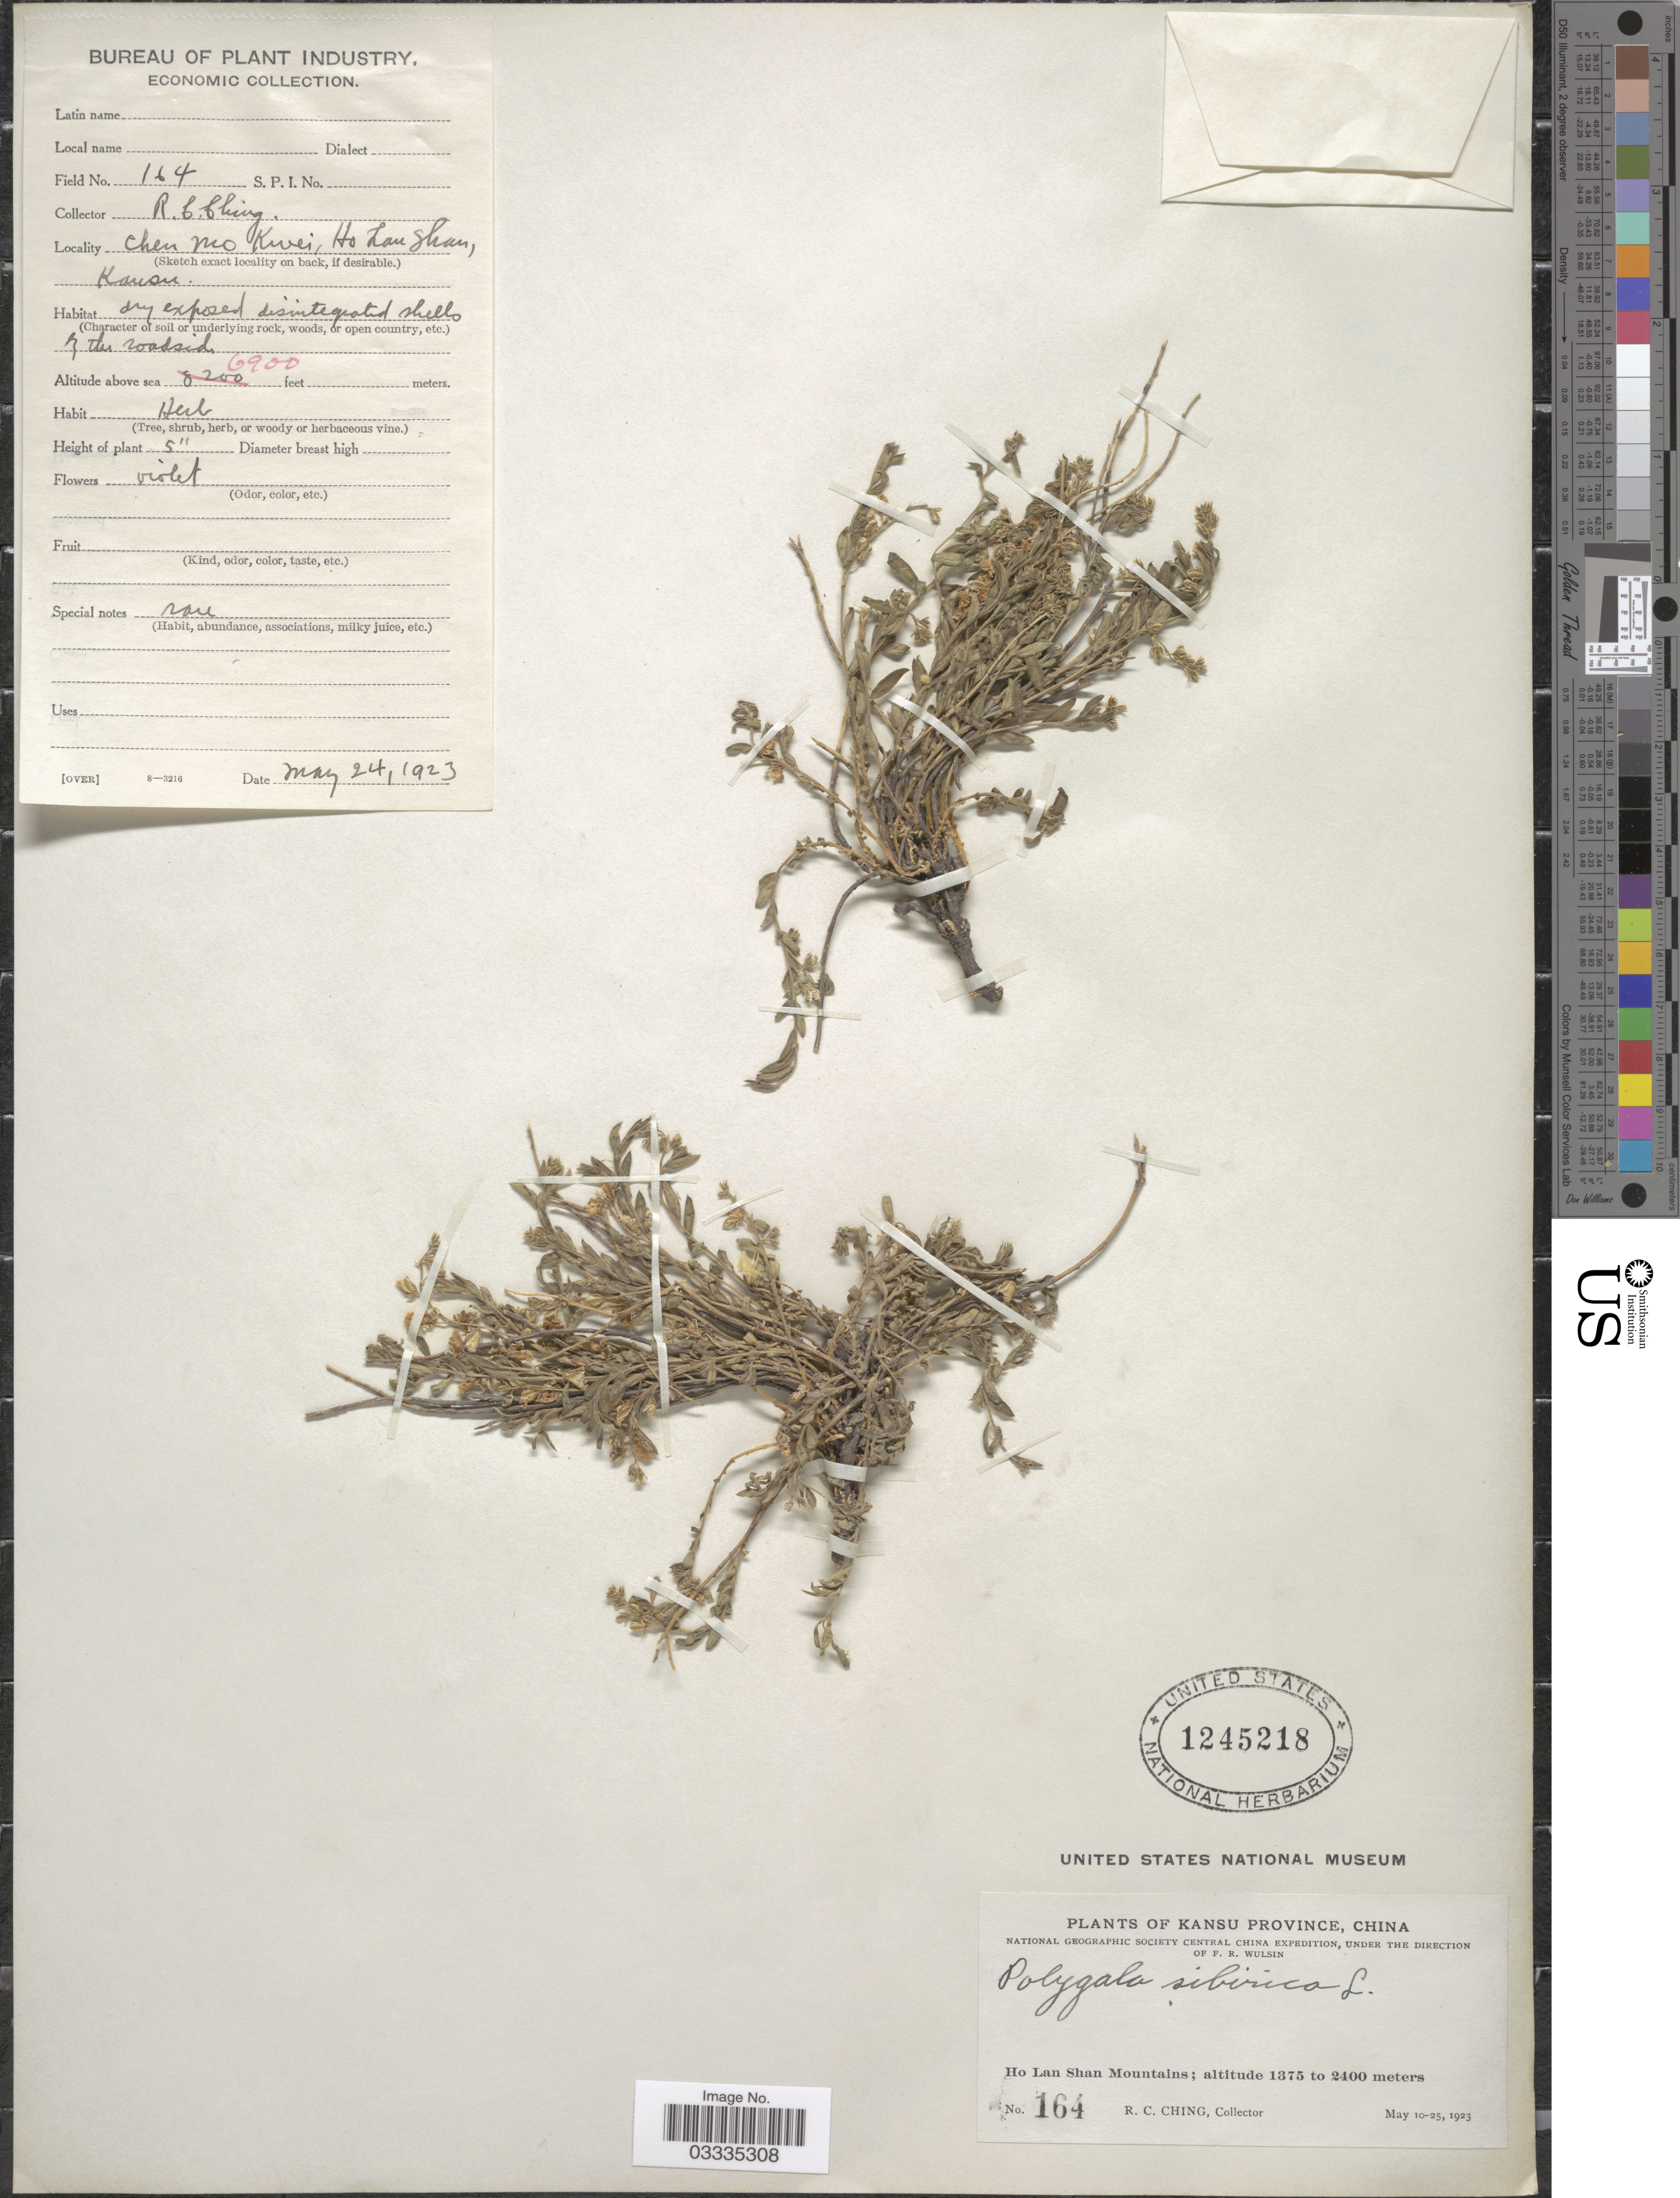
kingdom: Plantae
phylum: Tracheophyta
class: Magnoliopsida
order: Fabales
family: Polygalaceae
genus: Polygala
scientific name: Polygala sibirica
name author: L.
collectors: R. C. Ching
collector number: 164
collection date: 1923-05-24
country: China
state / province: Gansu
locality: Kansu Province. Ho Lan Shan Mountains. Chen Mo Kwei.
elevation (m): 2103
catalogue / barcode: US 1245218